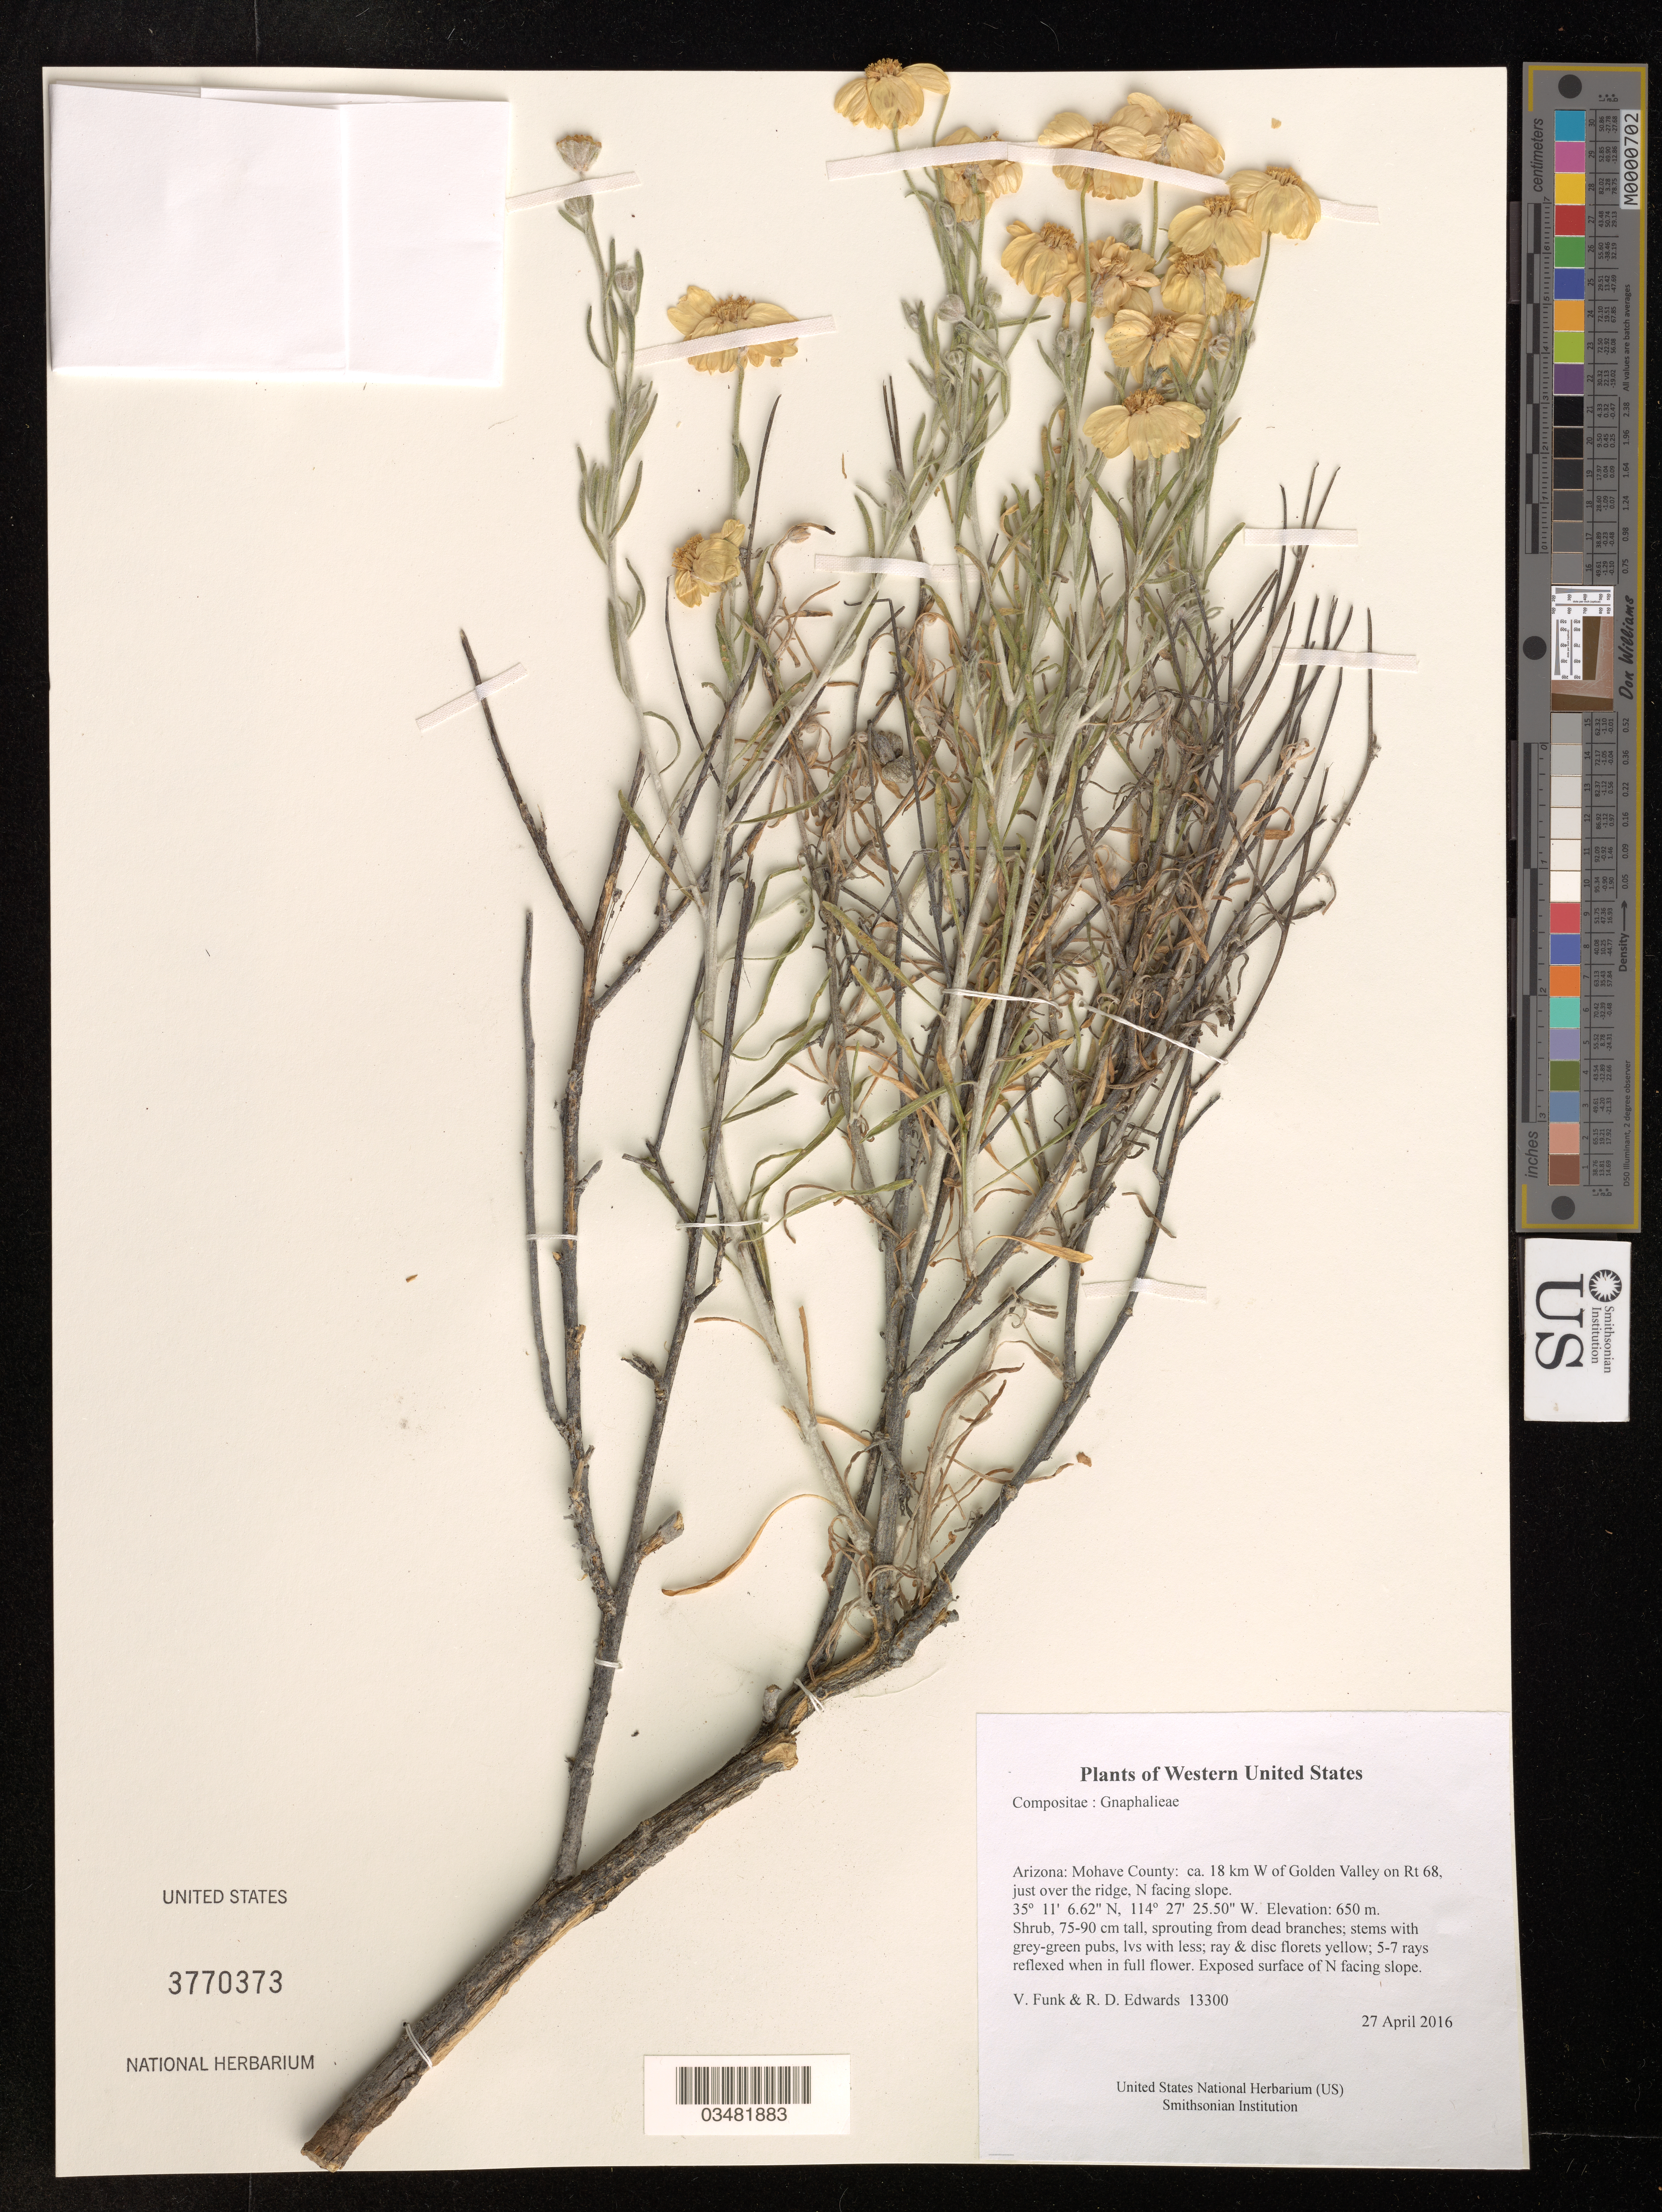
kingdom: Plantae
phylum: Tracheophyta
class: Magnoliopsida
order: Asterales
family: Asteraceae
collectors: R.D. Edwards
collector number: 13300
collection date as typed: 27 April 2016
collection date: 2016-04-27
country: United States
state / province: Arizona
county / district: Mohave County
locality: ca. 18 km W of Golden Valley on Rt 68, just over the ridge, N facing slope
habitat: Exposed surface of N facing slope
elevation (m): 650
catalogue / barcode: US 3770373